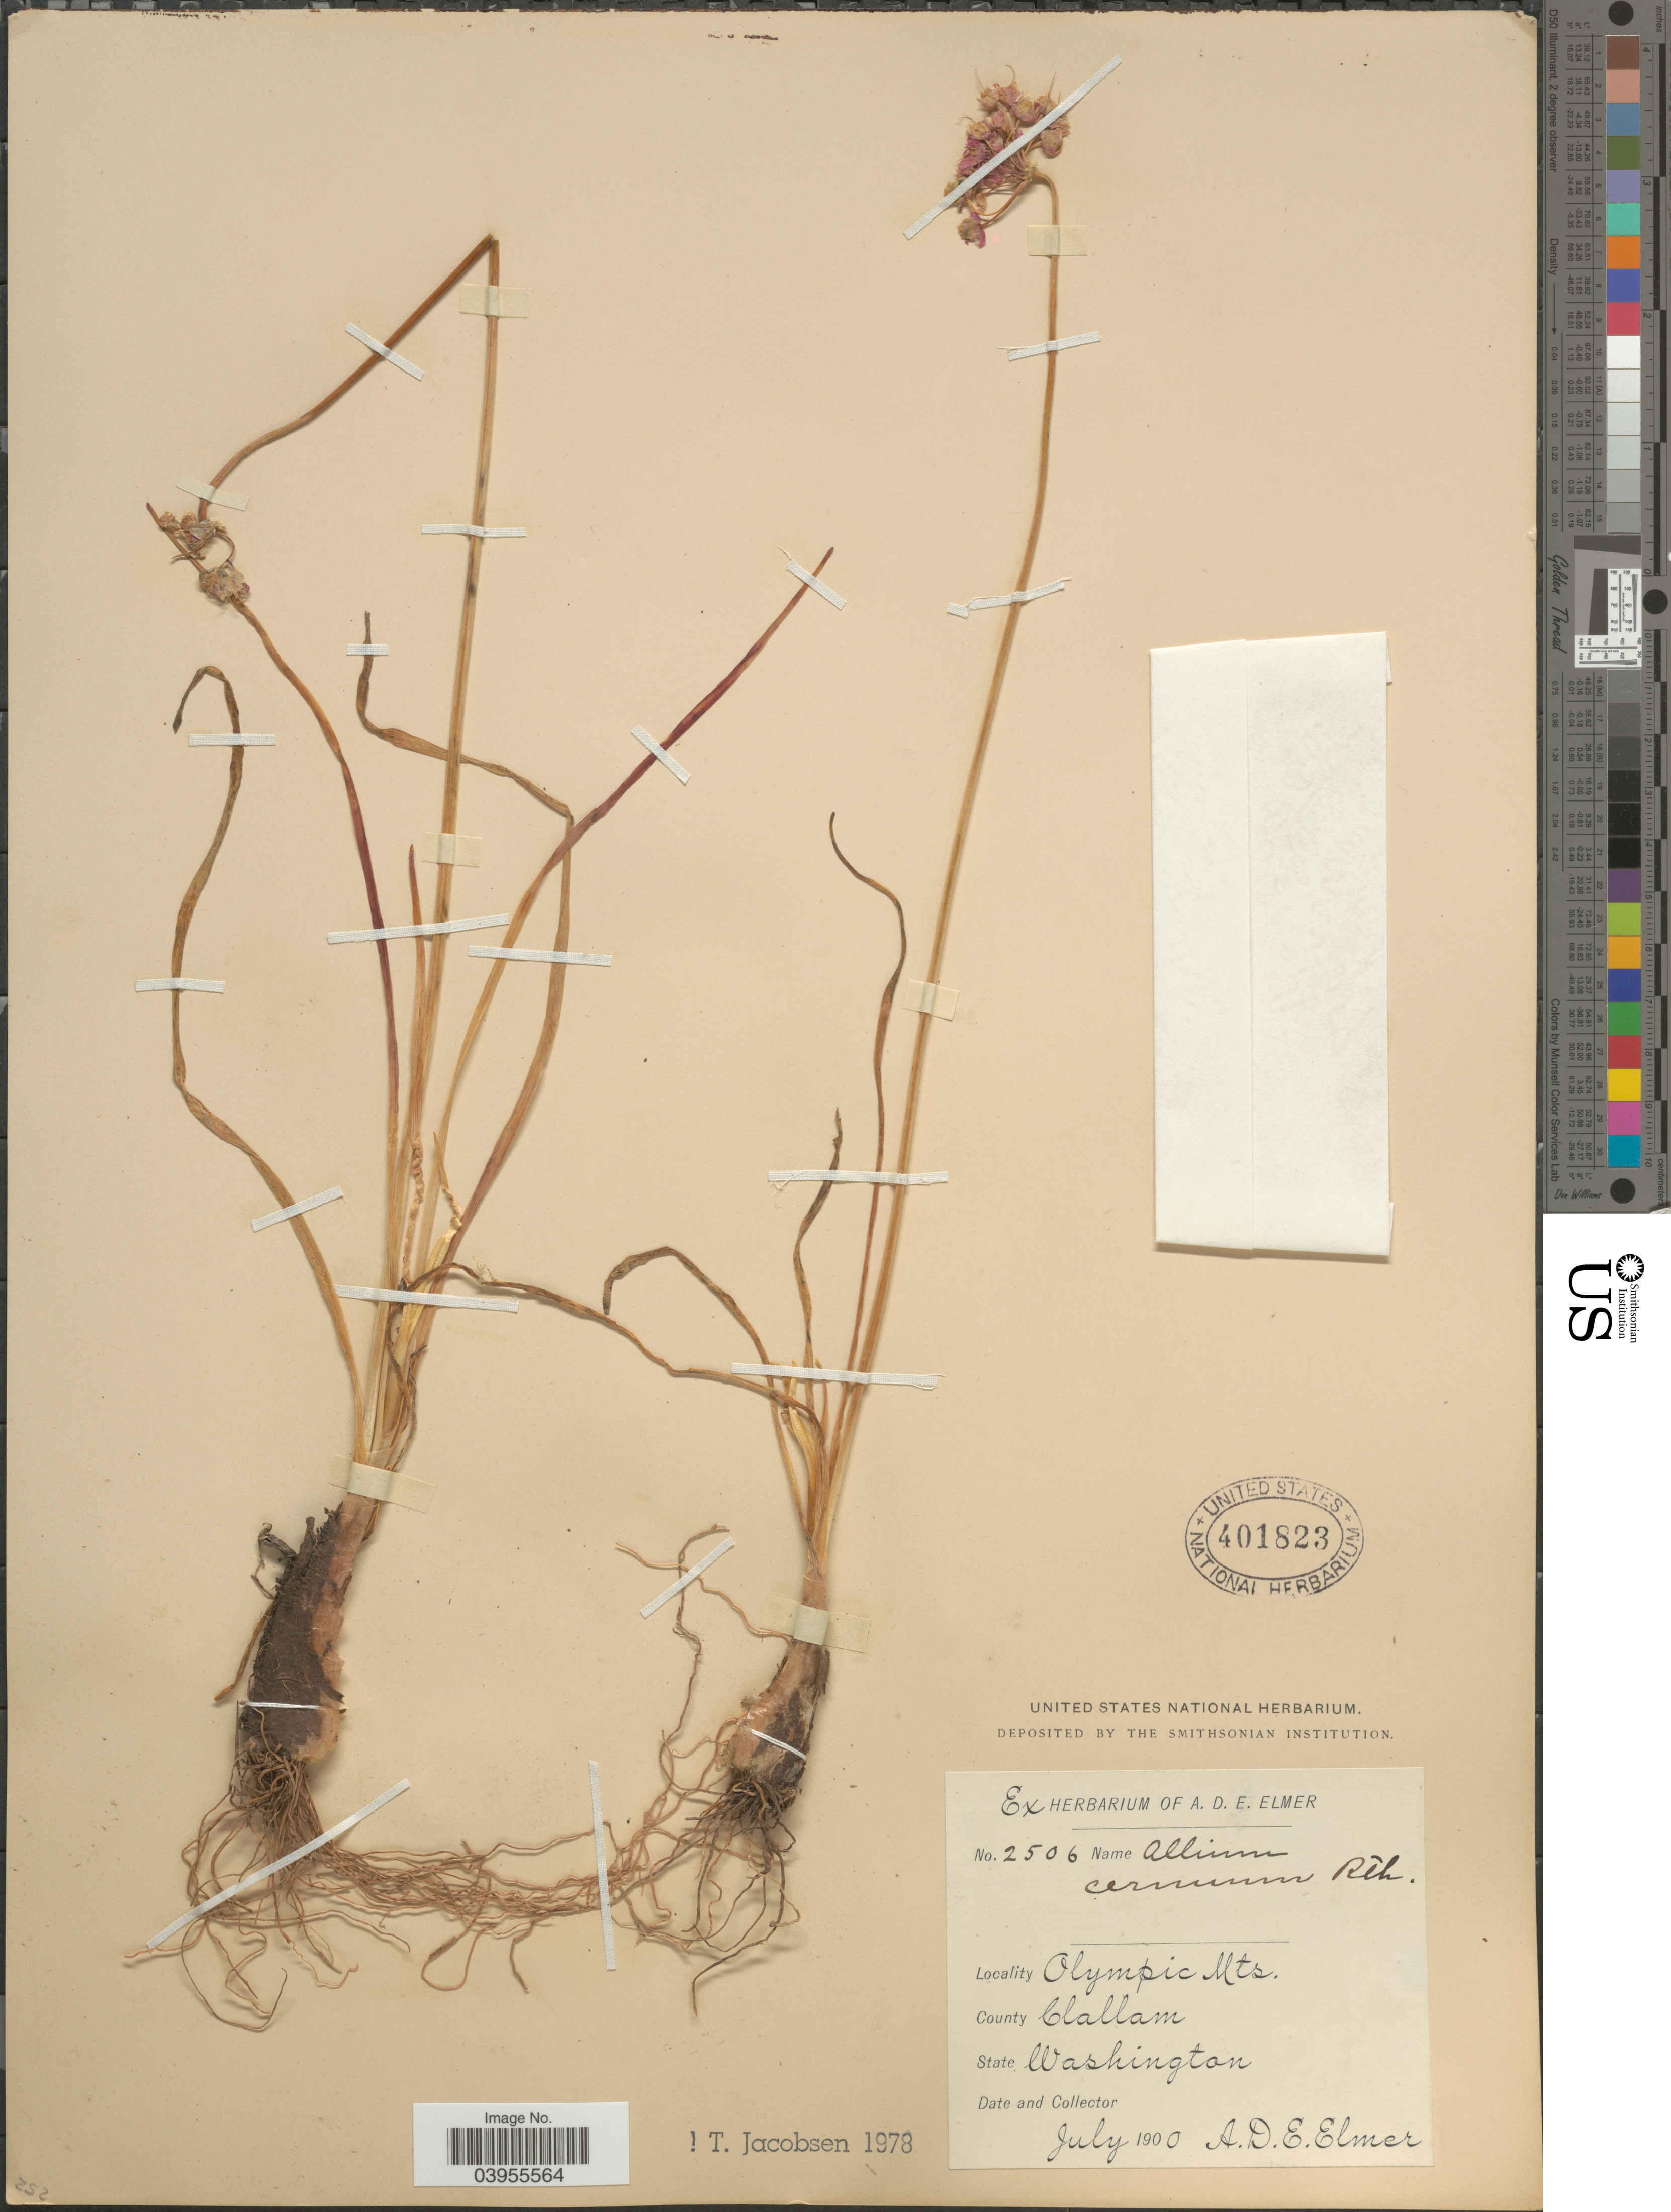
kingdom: Plantae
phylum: Tracheophyta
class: Liliopsida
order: Asparagales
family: Amaryllidaceae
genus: Allium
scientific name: Allium cernuum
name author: Roth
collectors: A. D. E. Elmer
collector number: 2506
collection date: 1900-07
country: United States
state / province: Washington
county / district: Clallam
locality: Olympic Mts. County Clallam.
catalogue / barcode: US 401823